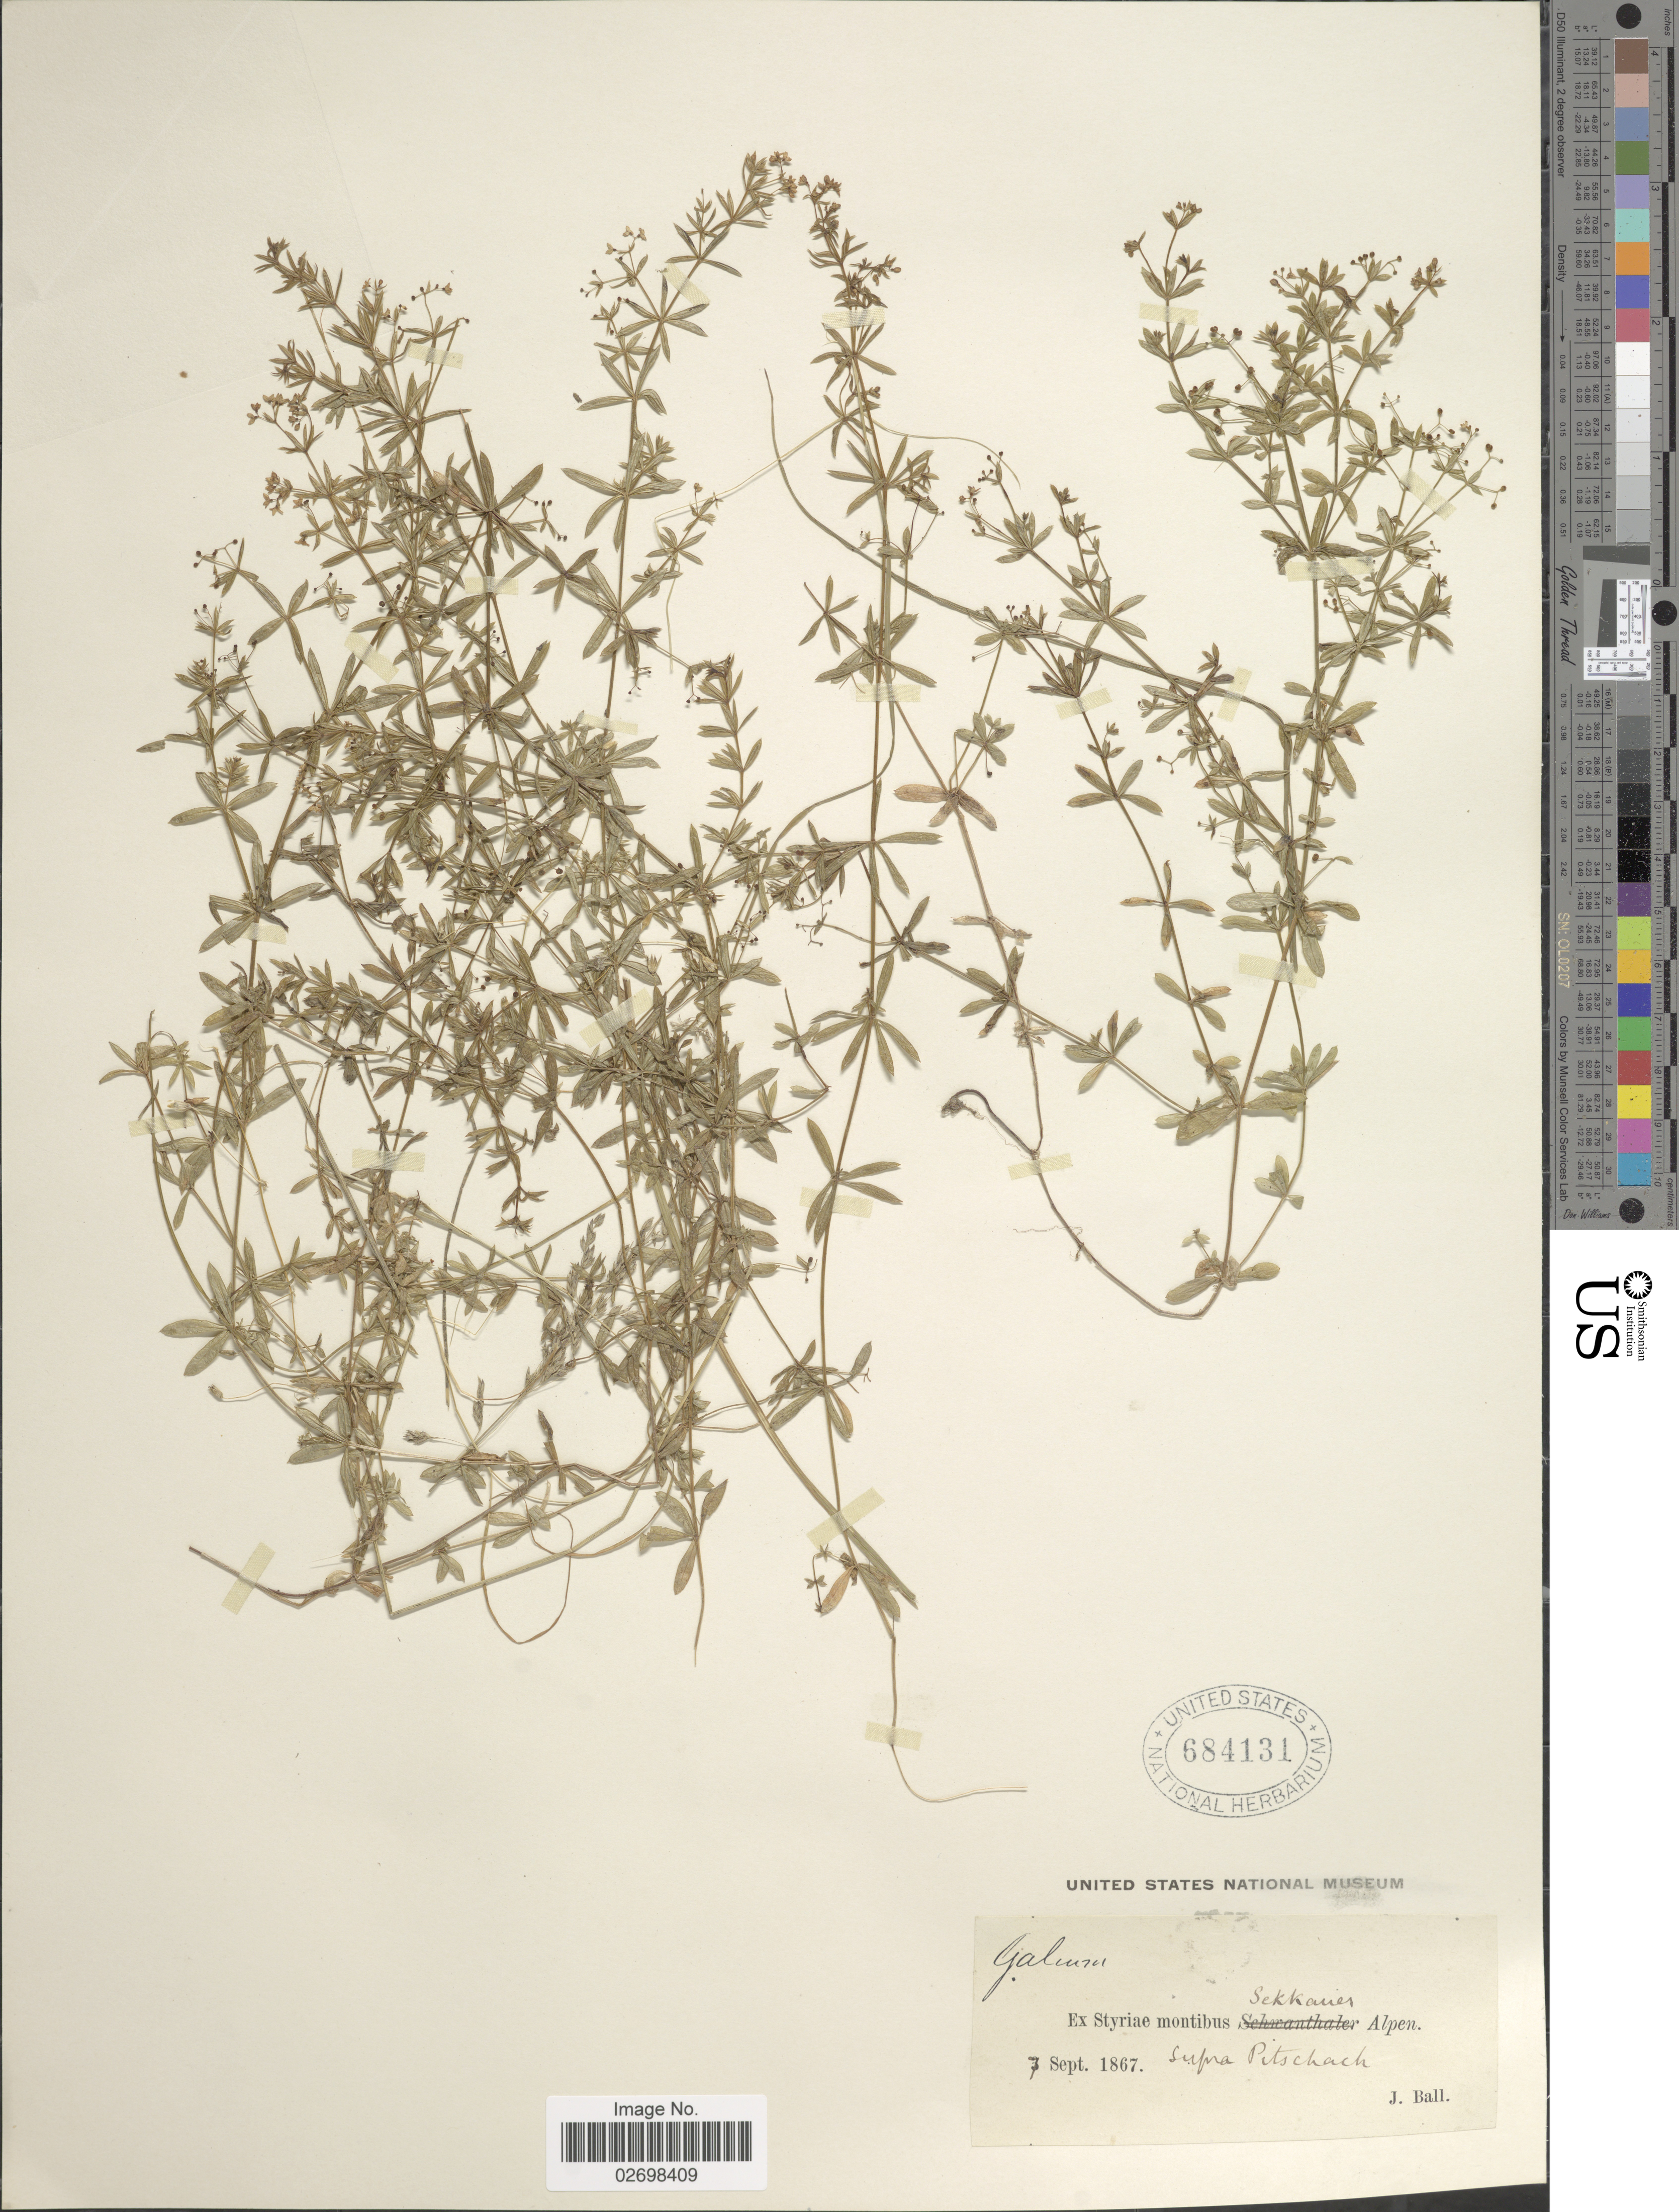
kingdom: Plantae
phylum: Tracheophyta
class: Magnoliopsida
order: Gentianales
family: Rubiaceae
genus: Galium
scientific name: Galium sp.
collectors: J. Ball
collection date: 1867-09-07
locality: Styriae montibus, Sekkanes alpen supra Pitschach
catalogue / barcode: US 684131